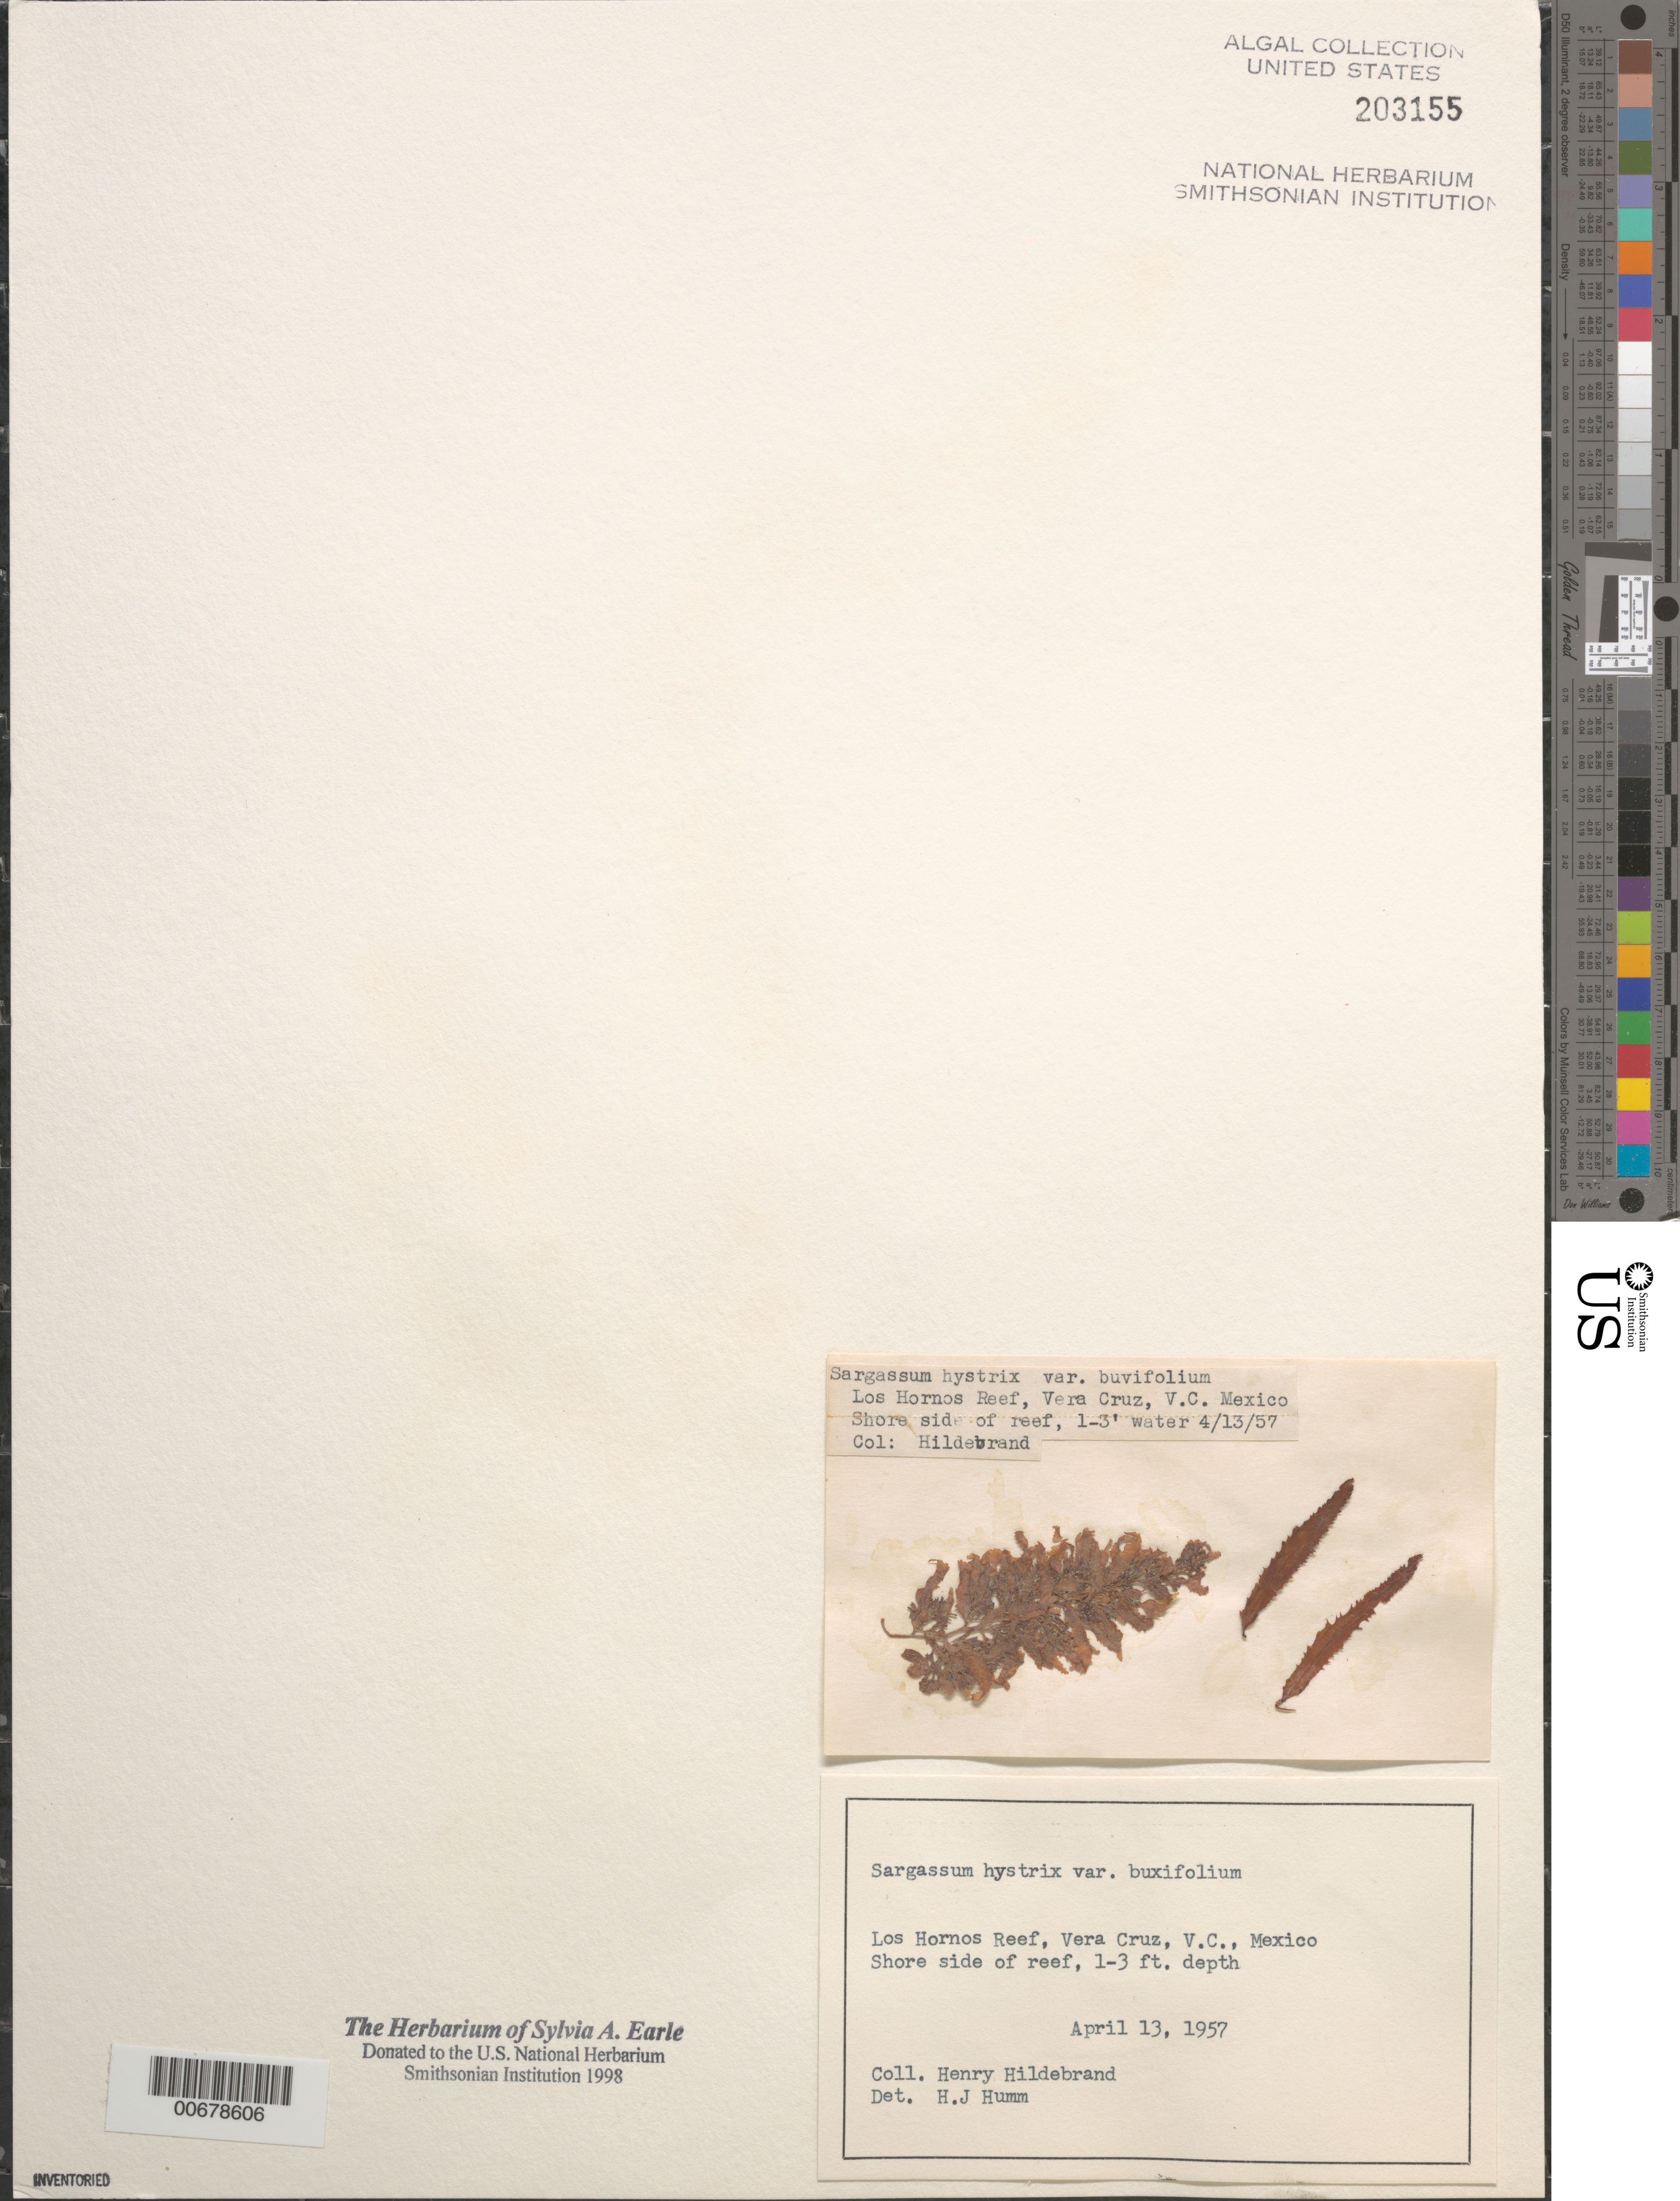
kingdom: Chromista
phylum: Ochrophyta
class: Phaeophyceae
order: Fucales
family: Sargassaceae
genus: Sargassum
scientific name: Sargassum hystrix var. buxifolium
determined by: Humm, Harold J.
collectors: H. Hildebrand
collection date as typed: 13 Apr 1957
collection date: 1957-04-13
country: Mexico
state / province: Veracruz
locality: Los Hornos Reef, Veracruz (Vera Cruz)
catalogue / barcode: US 203255